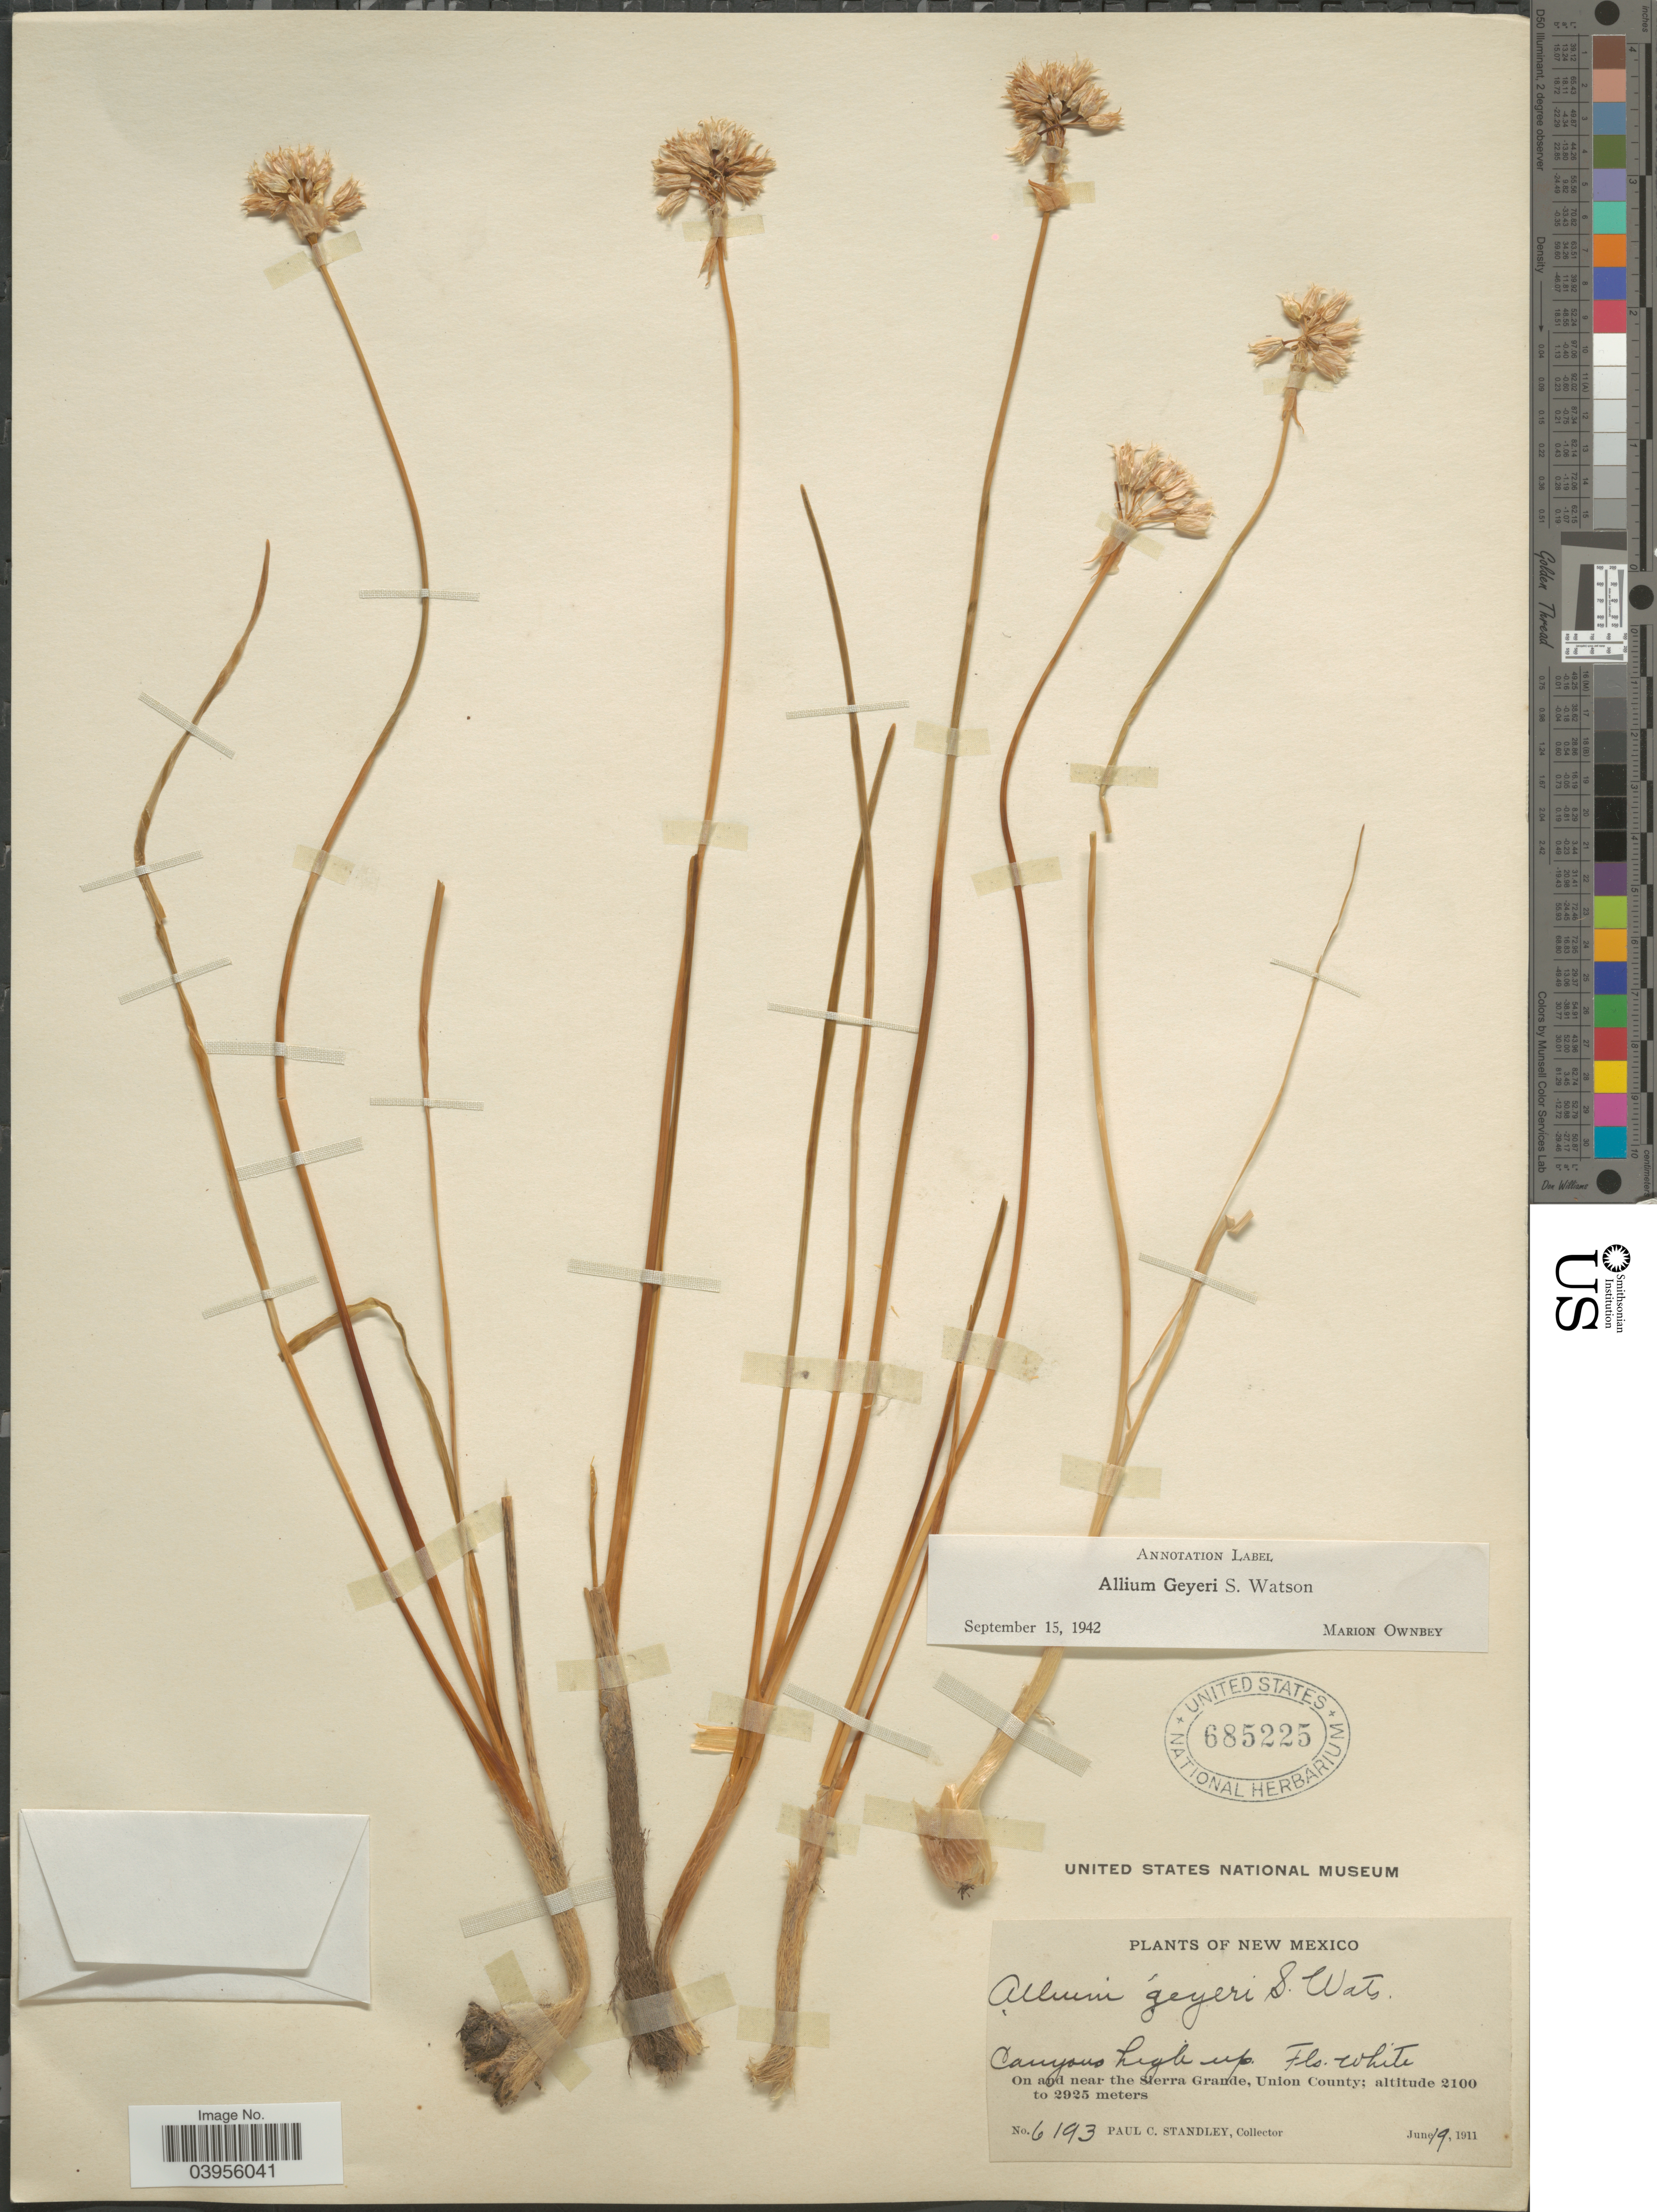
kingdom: Plantae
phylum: Tracheophyta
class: Liliopsida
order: Asparagales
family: Amaryllidaceae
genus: Allium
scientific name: Allium geyeri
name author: S. Watson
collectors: P. C. Standley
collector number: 6193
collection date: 1911-06-19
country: United States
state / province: New Mexico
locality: Canyons high up. On and near the Sierra Grande, Union County.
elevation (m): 2100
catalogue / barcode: US 685225